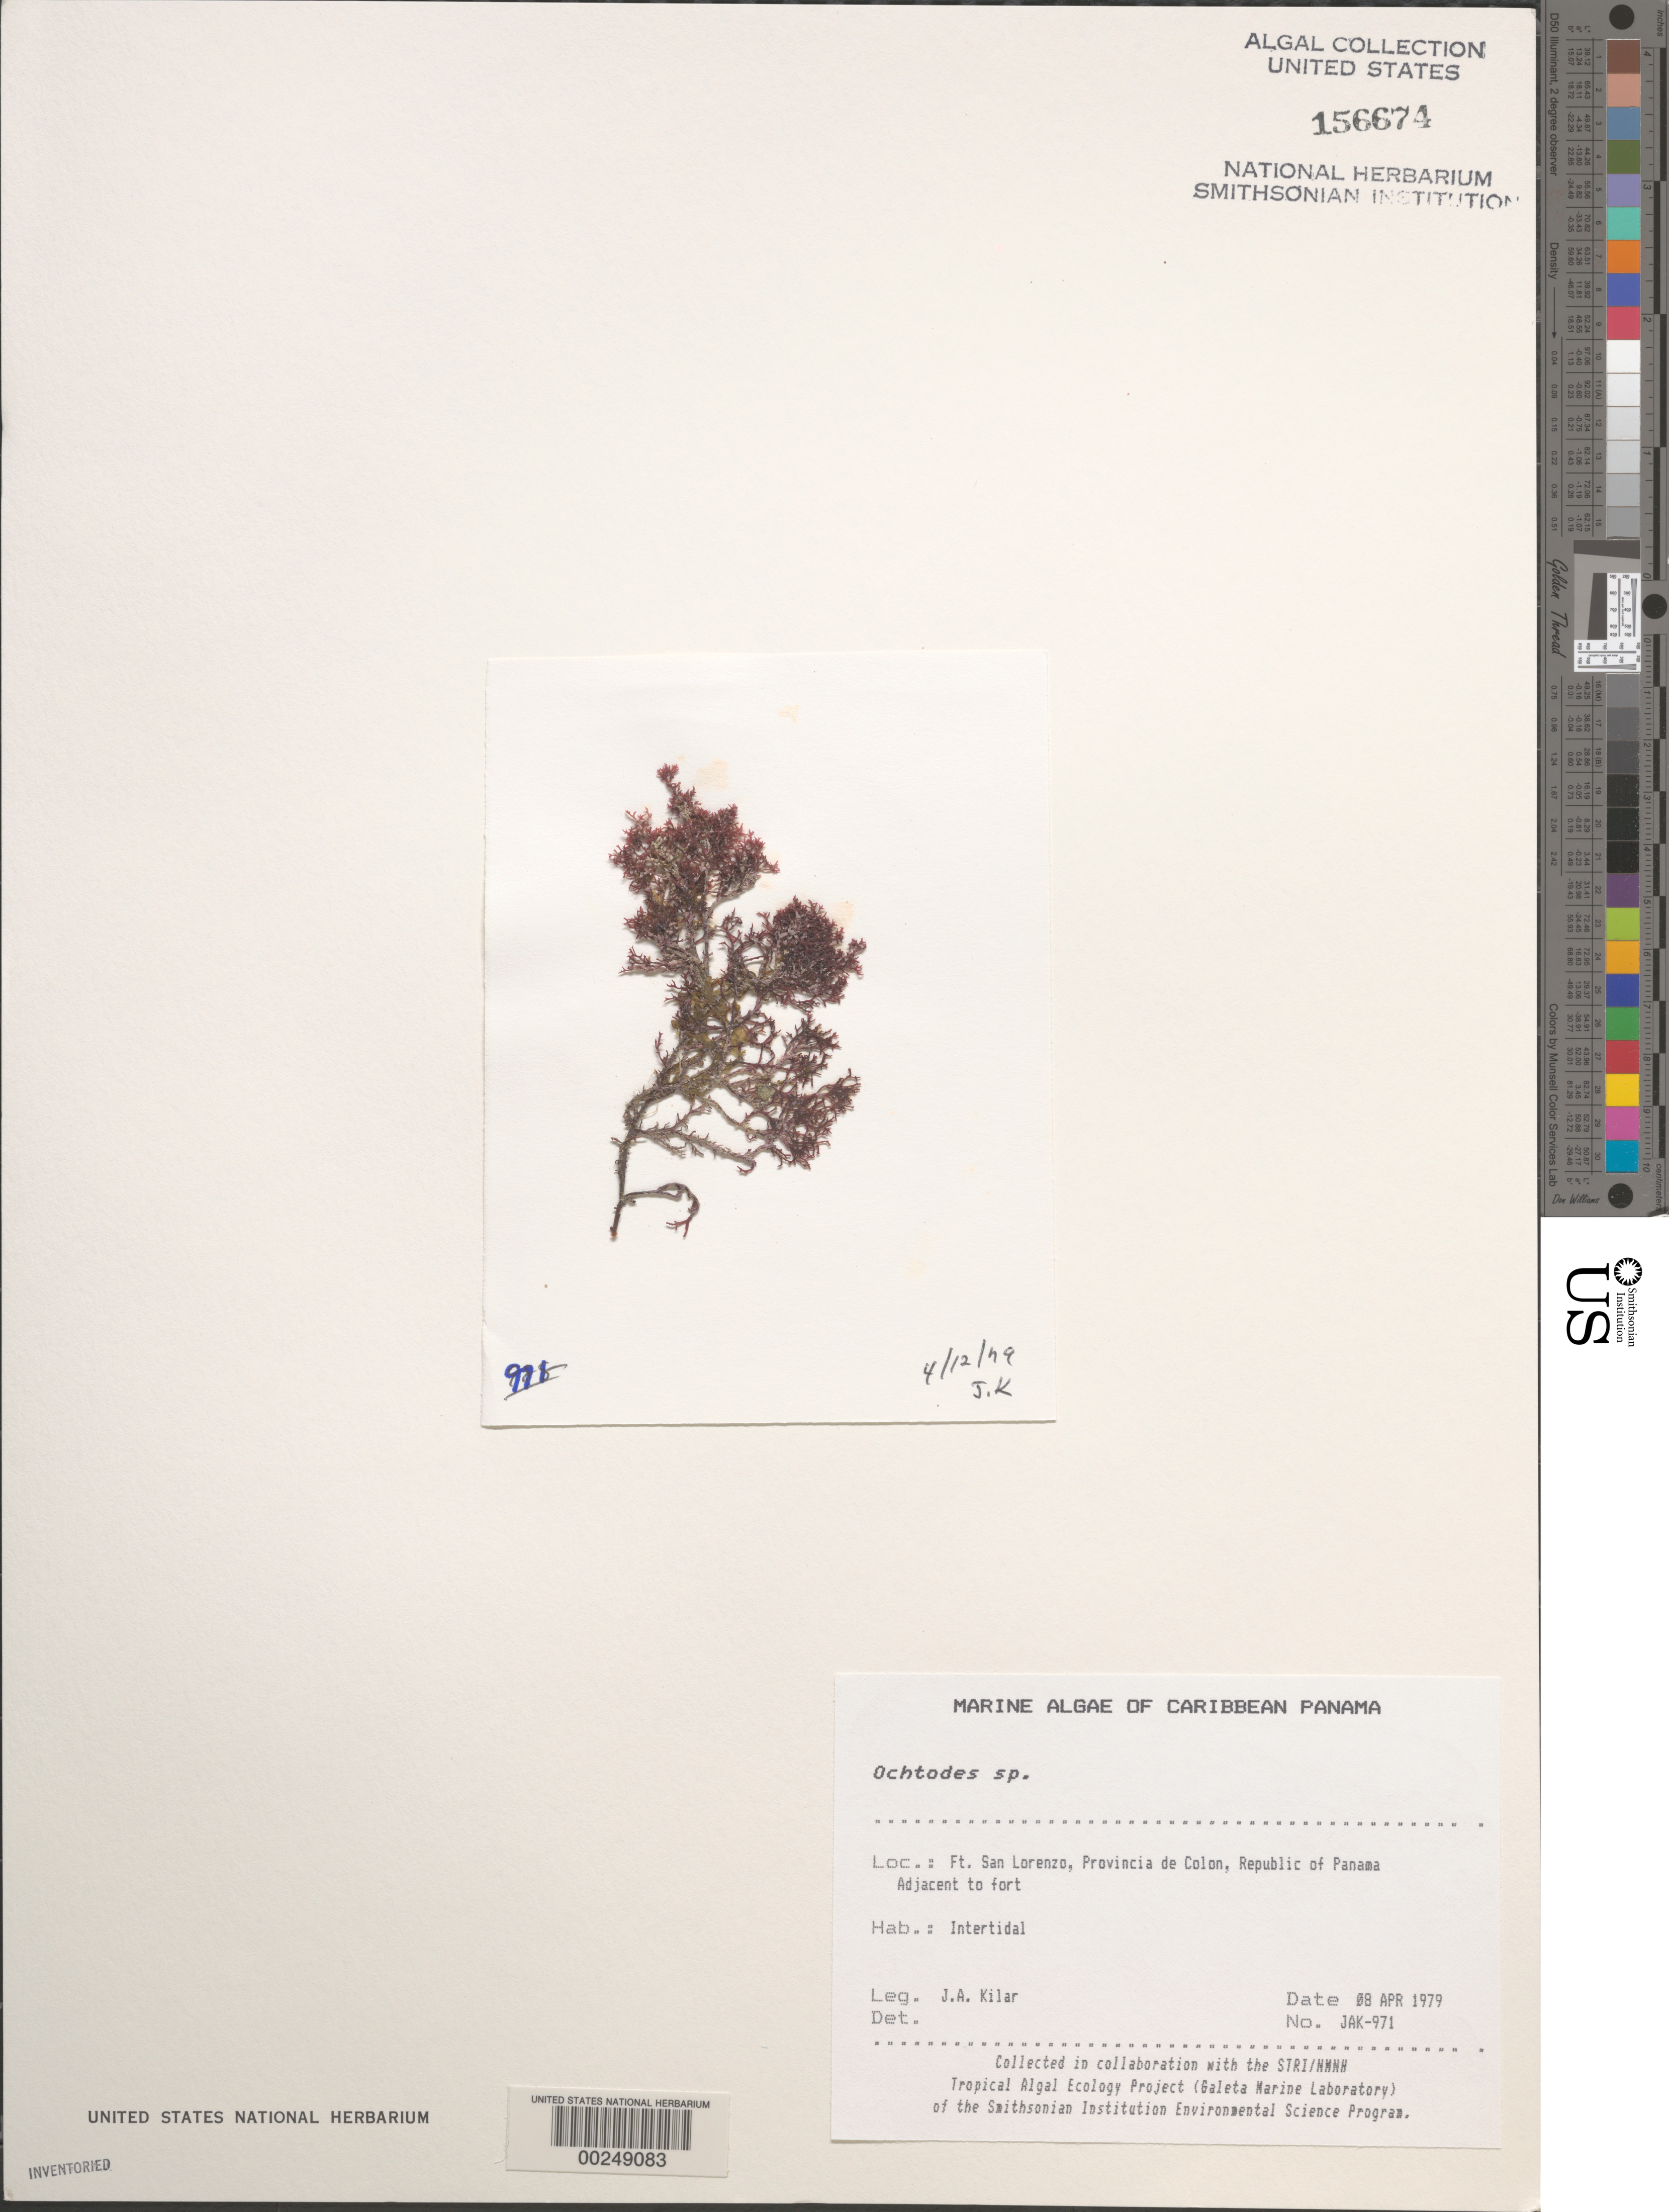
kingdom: Plantae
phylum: Rhodophyta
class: Florideophyceae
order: Gigartinales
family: Rhizophyllidaceae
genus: Ochtodes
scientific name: Ochtodes sp.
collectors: J. A. Kilar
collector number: JAK-971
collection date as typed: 08 Apr 1979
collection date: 1979-04-08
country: Panama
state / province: Colón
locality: Fort San Lorenzo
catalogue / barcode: US 156674